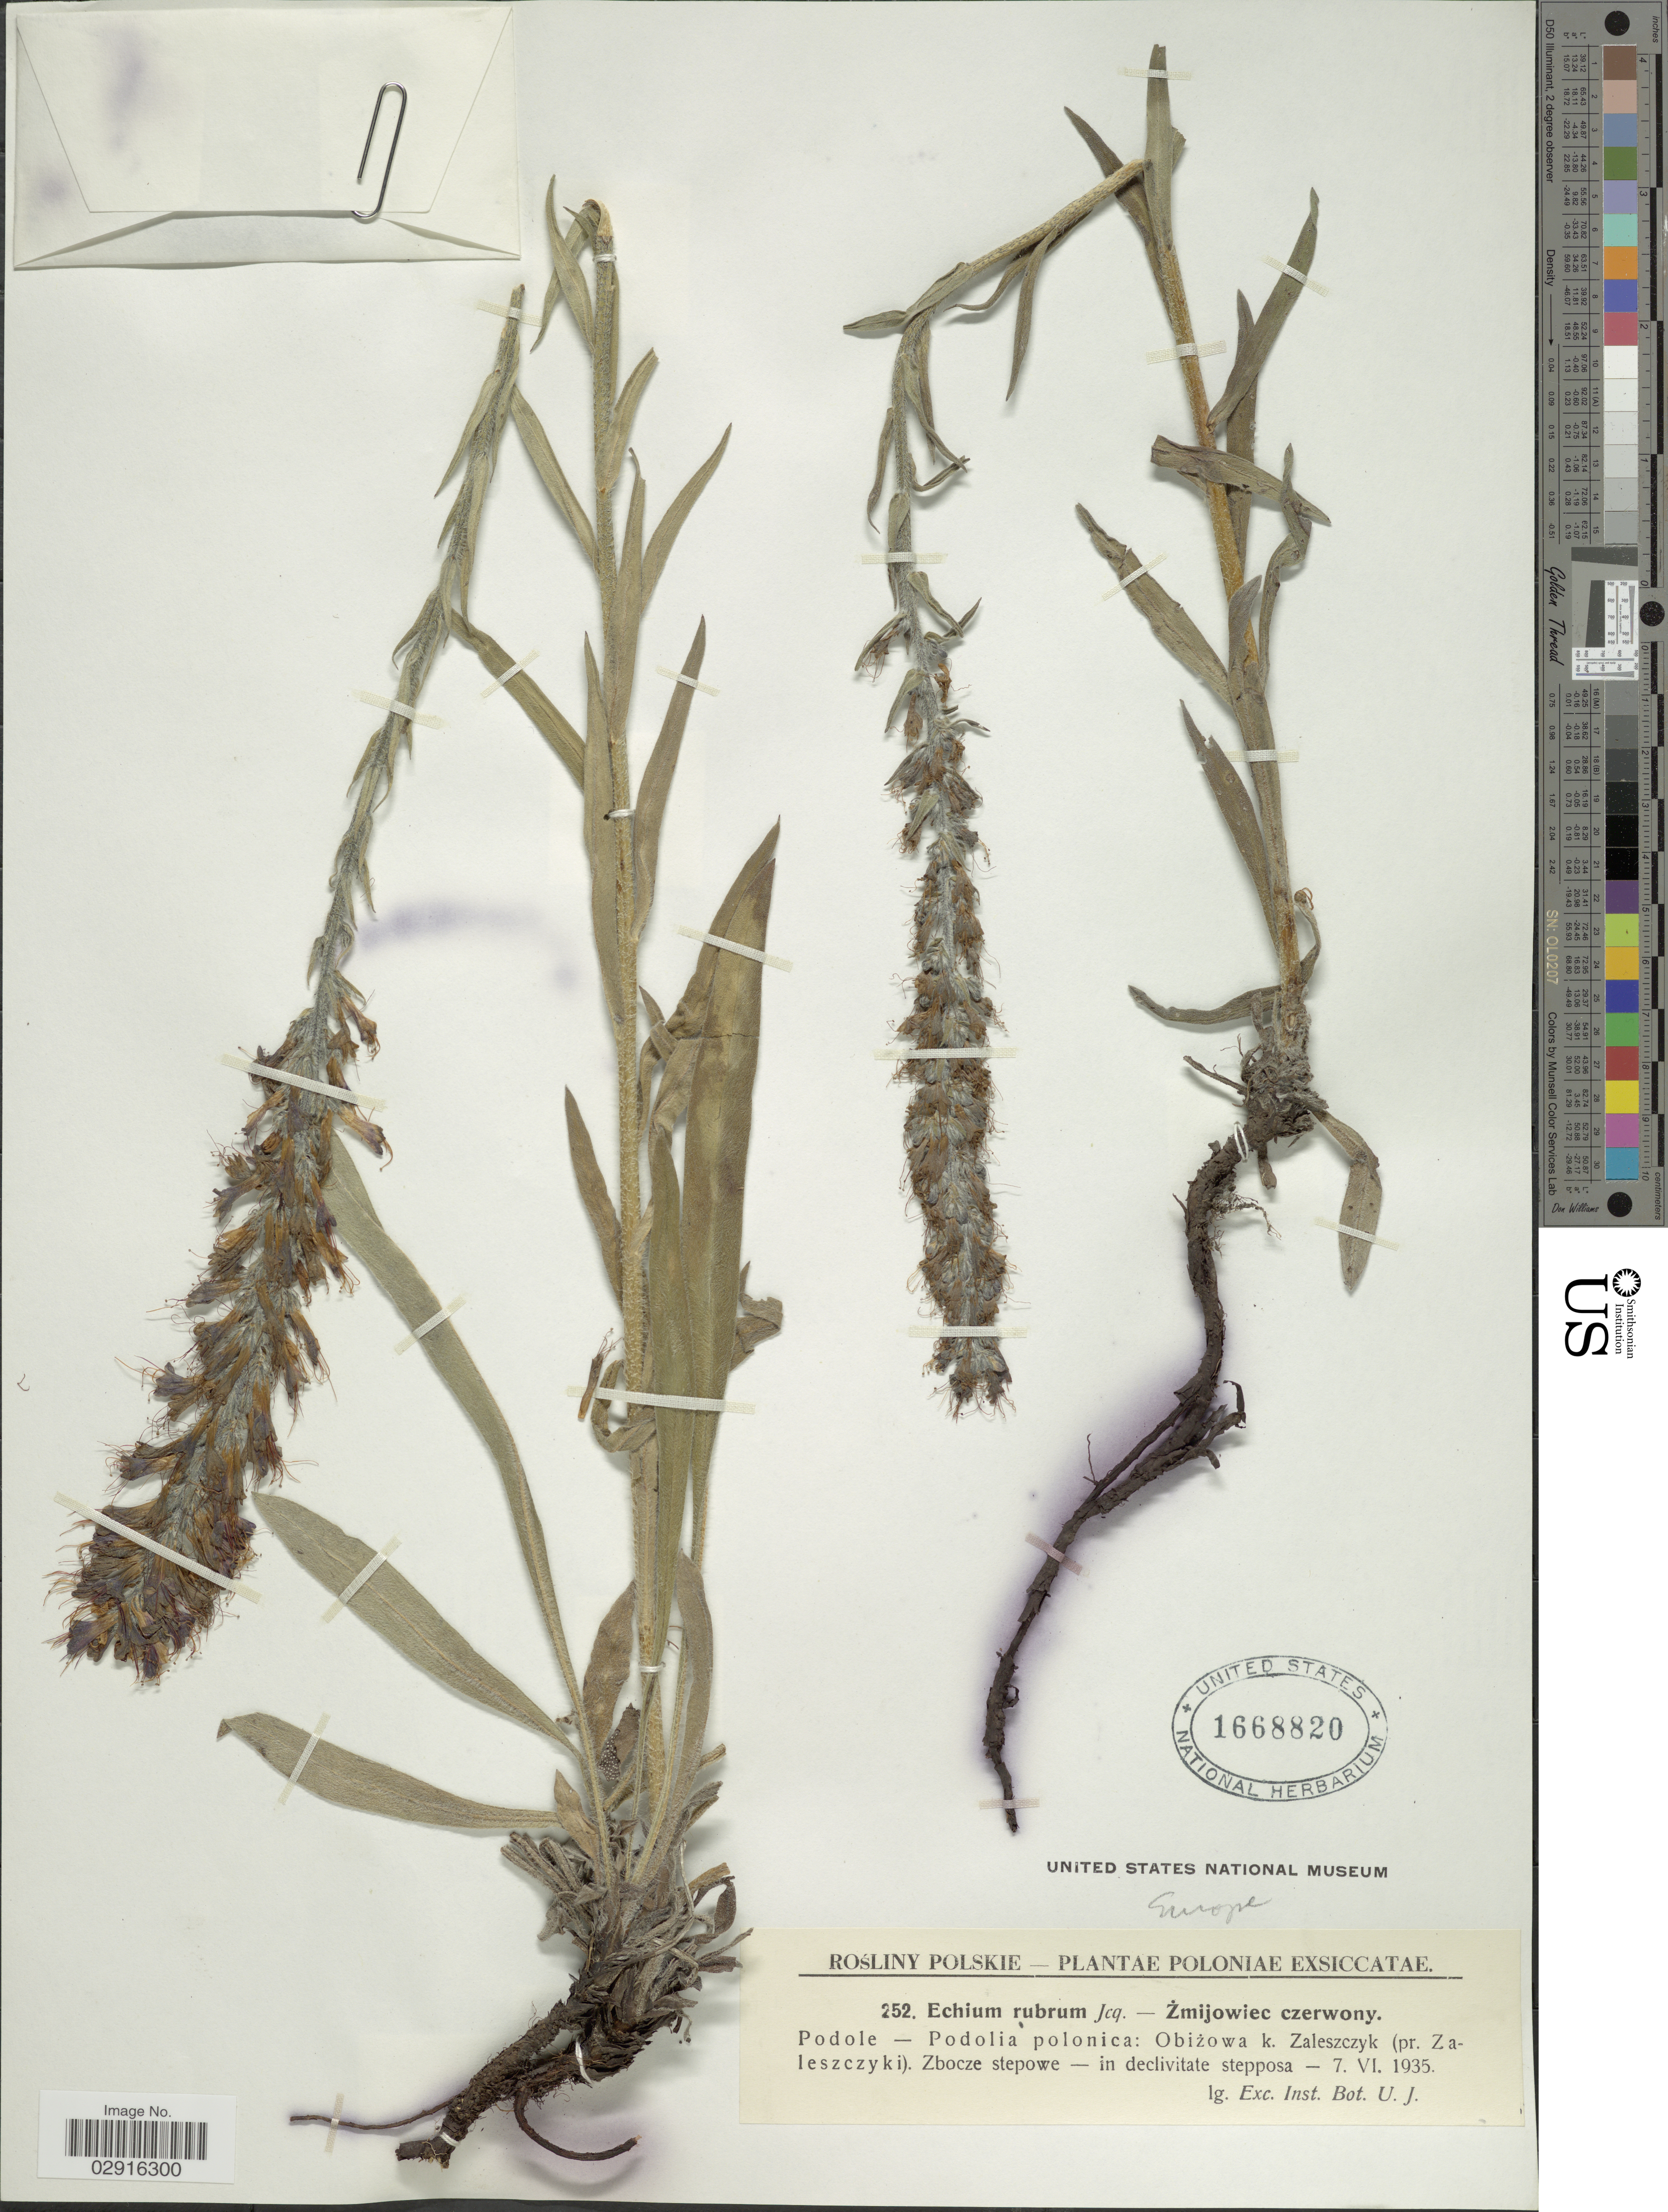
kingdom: Plantae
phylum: Tracheophyta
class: Magnoliopsida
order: Boraginales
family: Boraginaceae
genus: Echium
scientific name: Echium rubrum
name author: Forssk.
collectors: Exch. Inst. Bot. U.J.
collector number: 252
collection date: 1935-06-07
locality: Podole - Podolia polonica: Obizowa k. Zaleszczyk (pr. Zaleszczyki). Zbocze stepowe - in declivitate stepposa.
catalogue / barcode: US 1668820